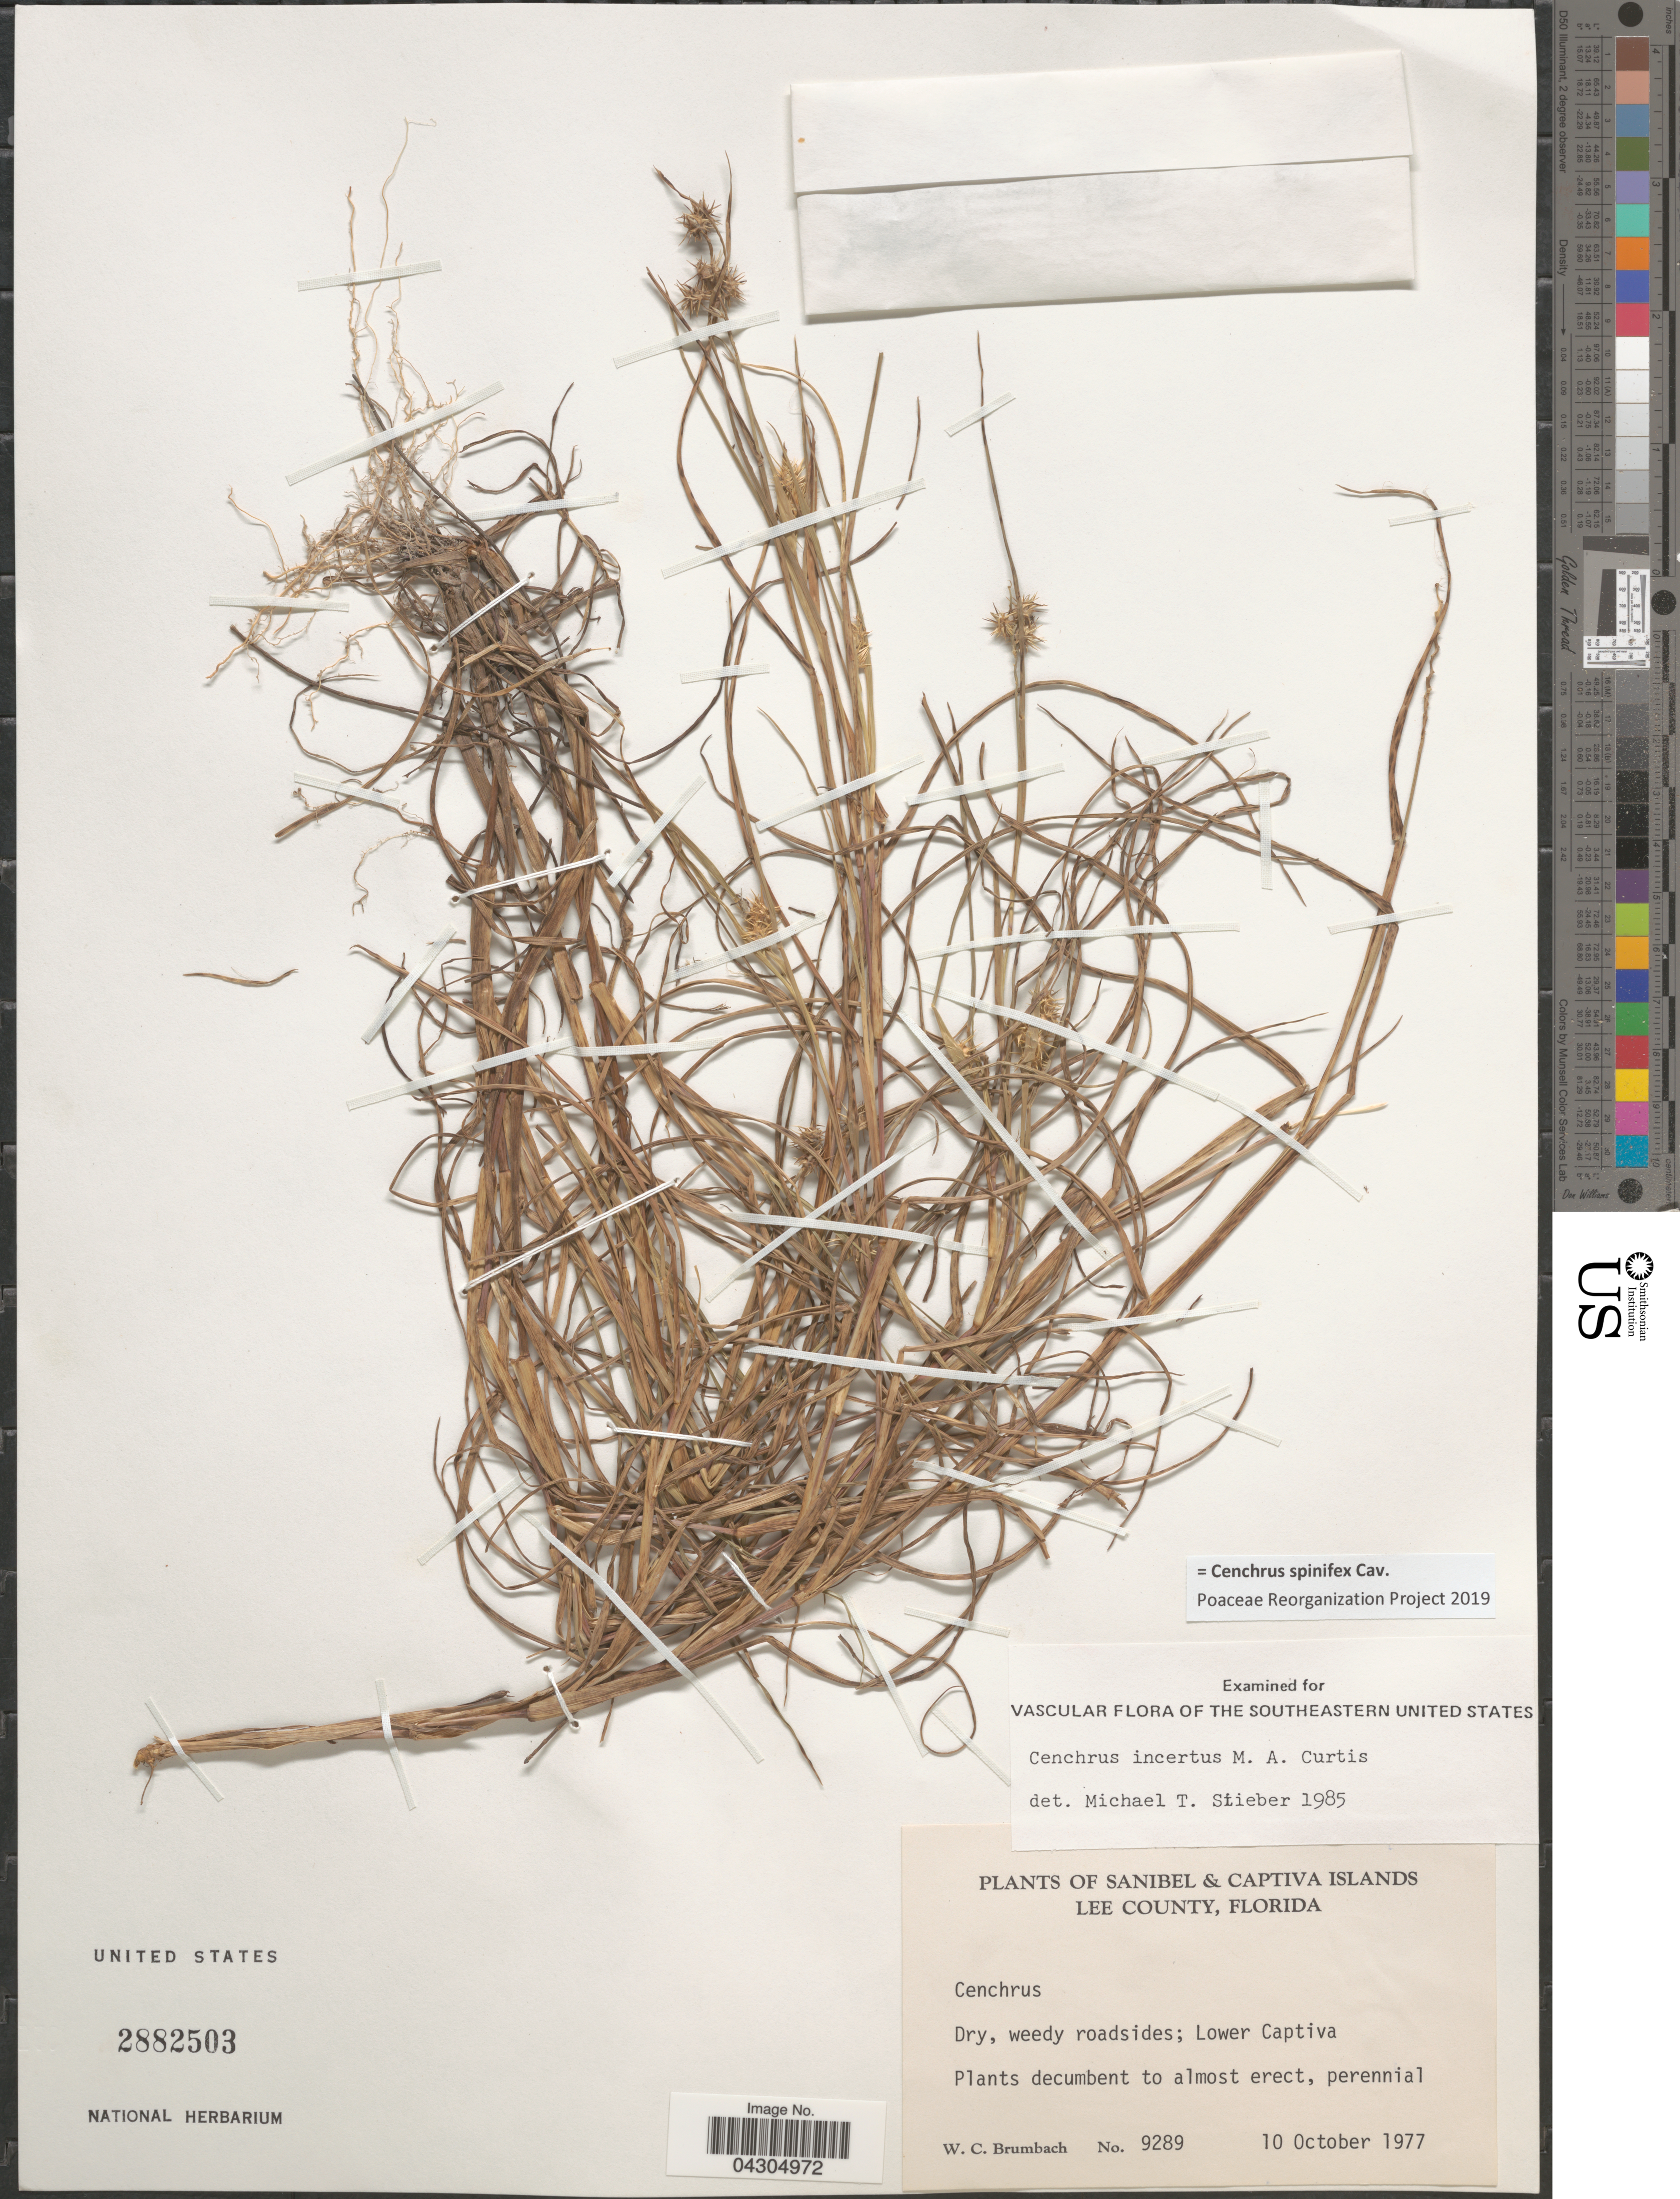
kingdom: Plantae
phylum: Tracheophyta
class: Liliopsida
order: Poales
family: Poaceae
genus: Cenchrus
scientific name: Cenchrus spinifex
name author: Cav.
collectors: W. C. Brumbach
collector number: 9289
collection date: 1977-10-10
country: United States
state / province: Florida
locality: Sanibel & Captiva Islands. Lee County. Dy, weedy roadsides; Lower Captiva.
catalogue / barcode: US 2882503